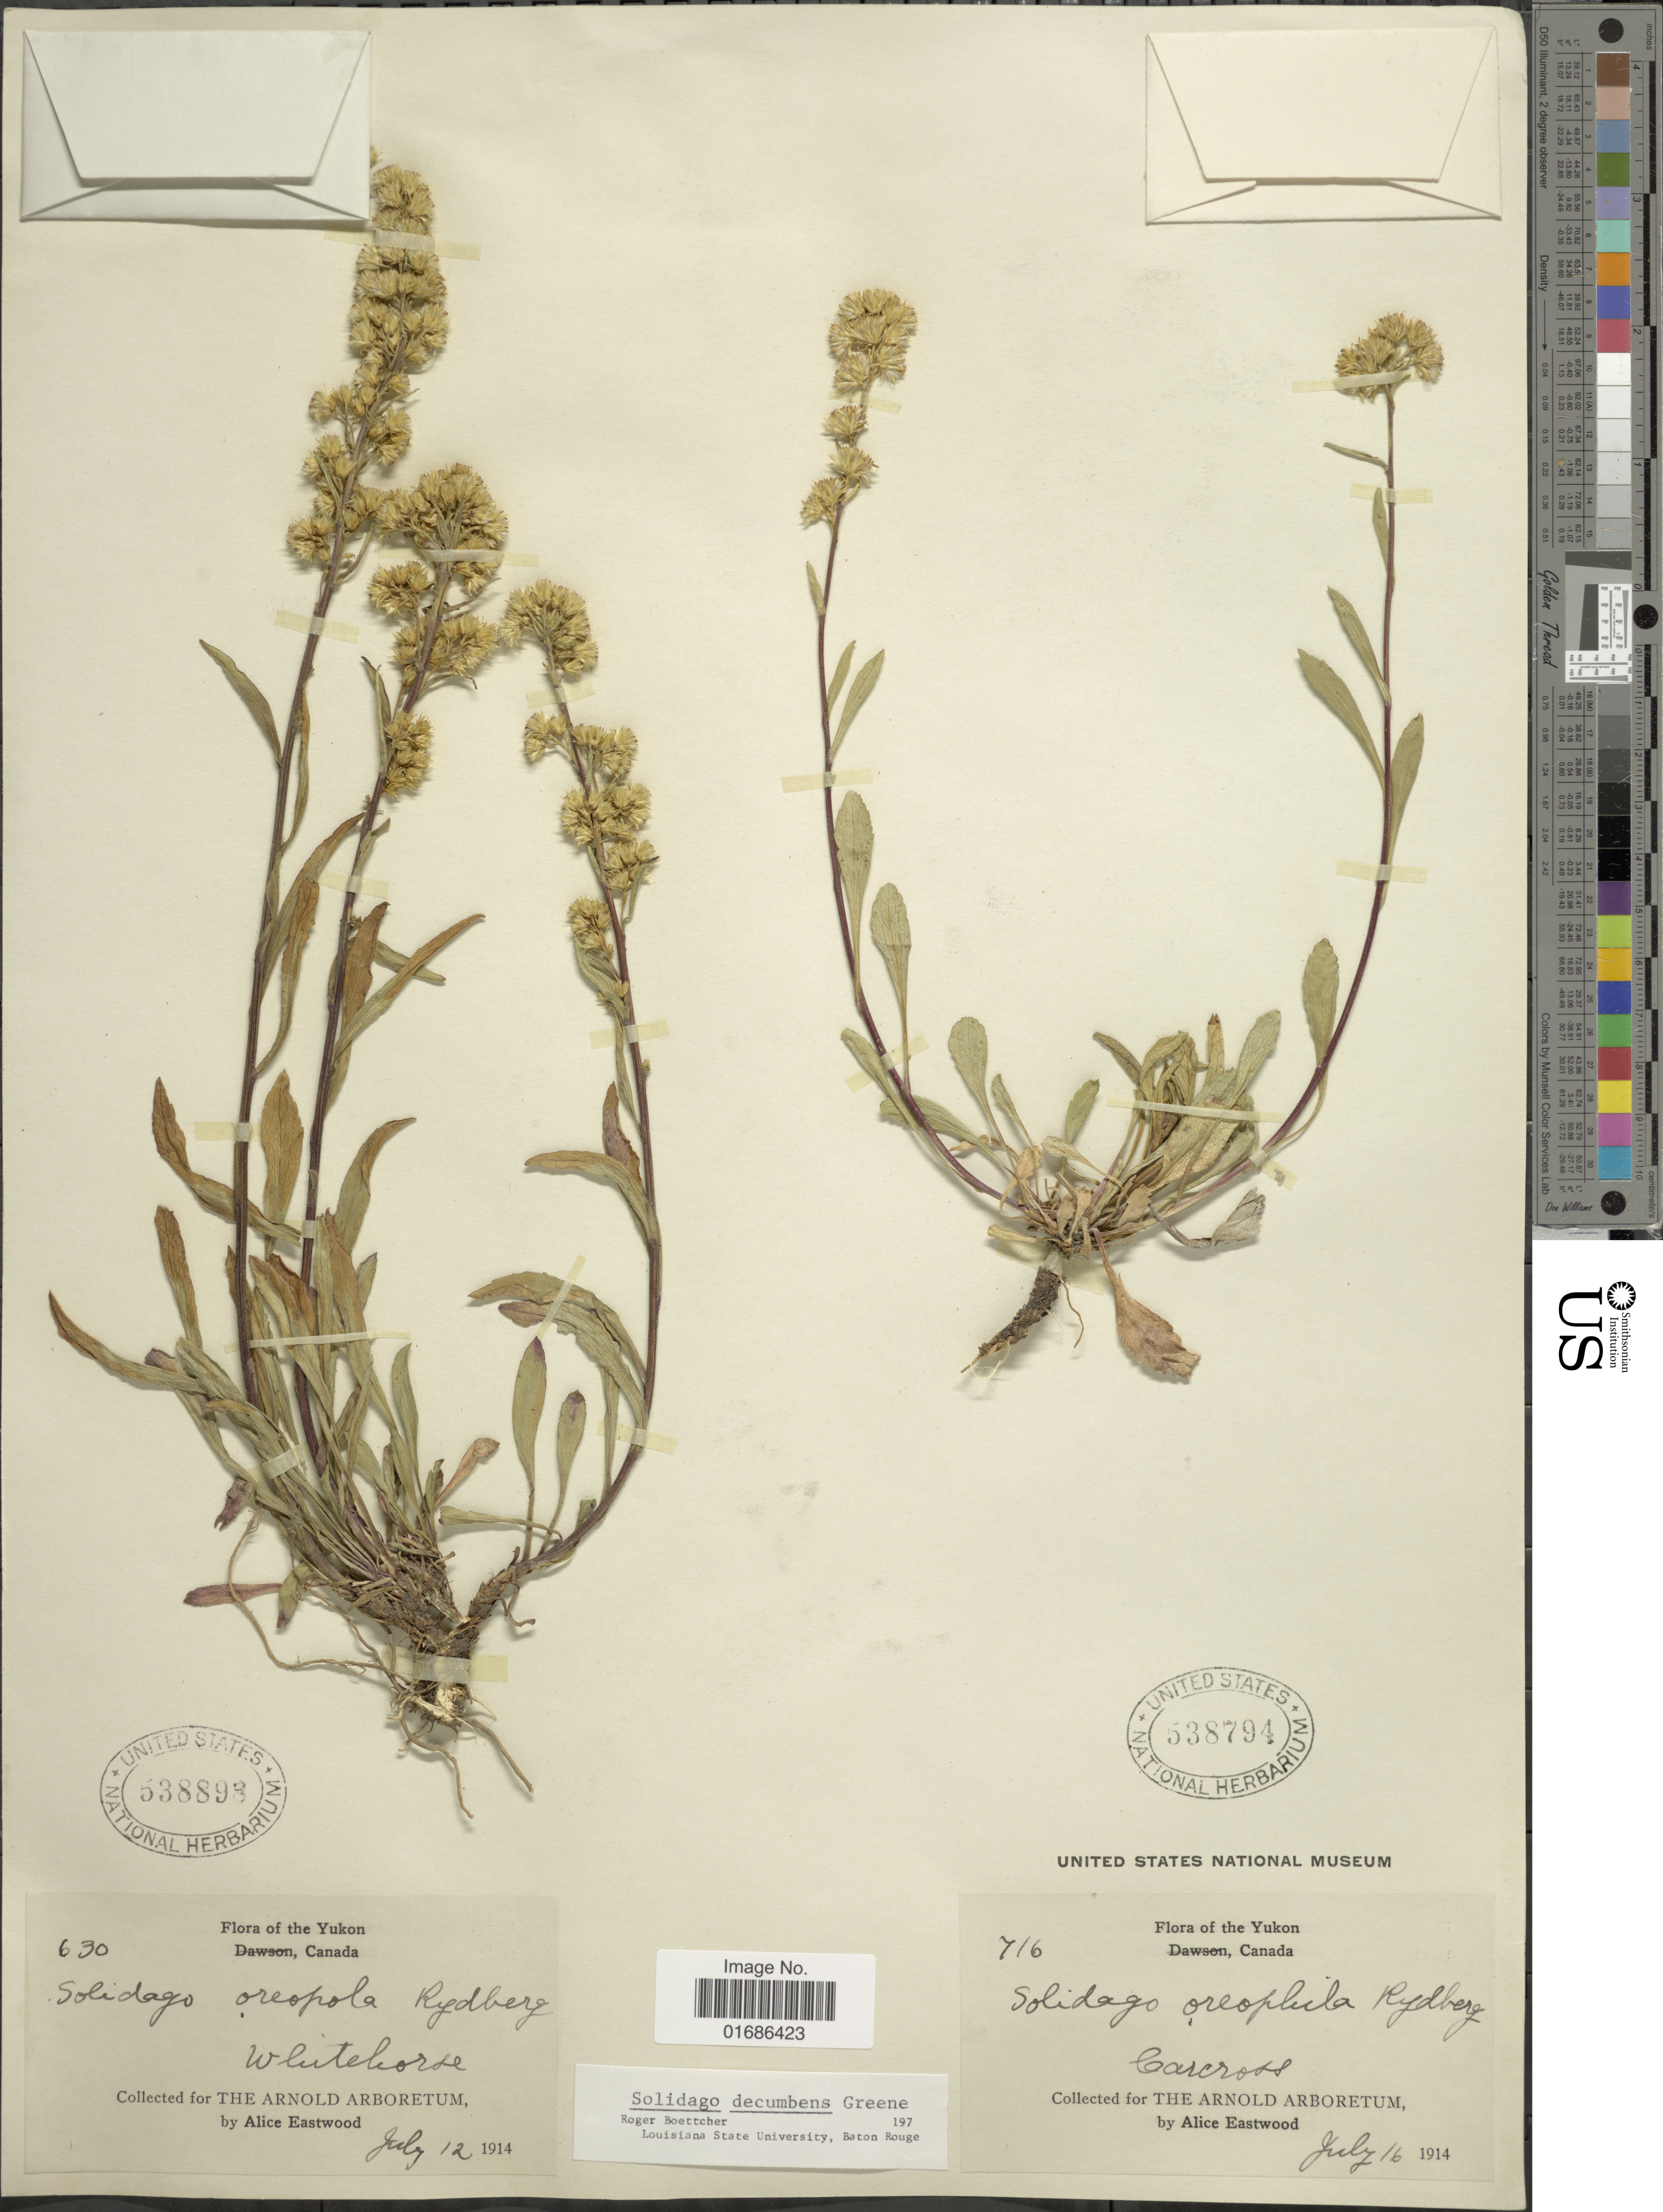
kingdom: Plantae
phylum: Tracheophyta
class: Magnoliopsida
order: Asterales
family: Asteraceae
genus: Solidago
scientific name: Solidago decumbens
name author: Greene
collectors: A. Eastwood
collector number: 630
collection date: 1914-07-12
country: Canada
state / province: Yukon Territory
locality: Yukon, Whitehorse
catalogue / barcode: US 538893